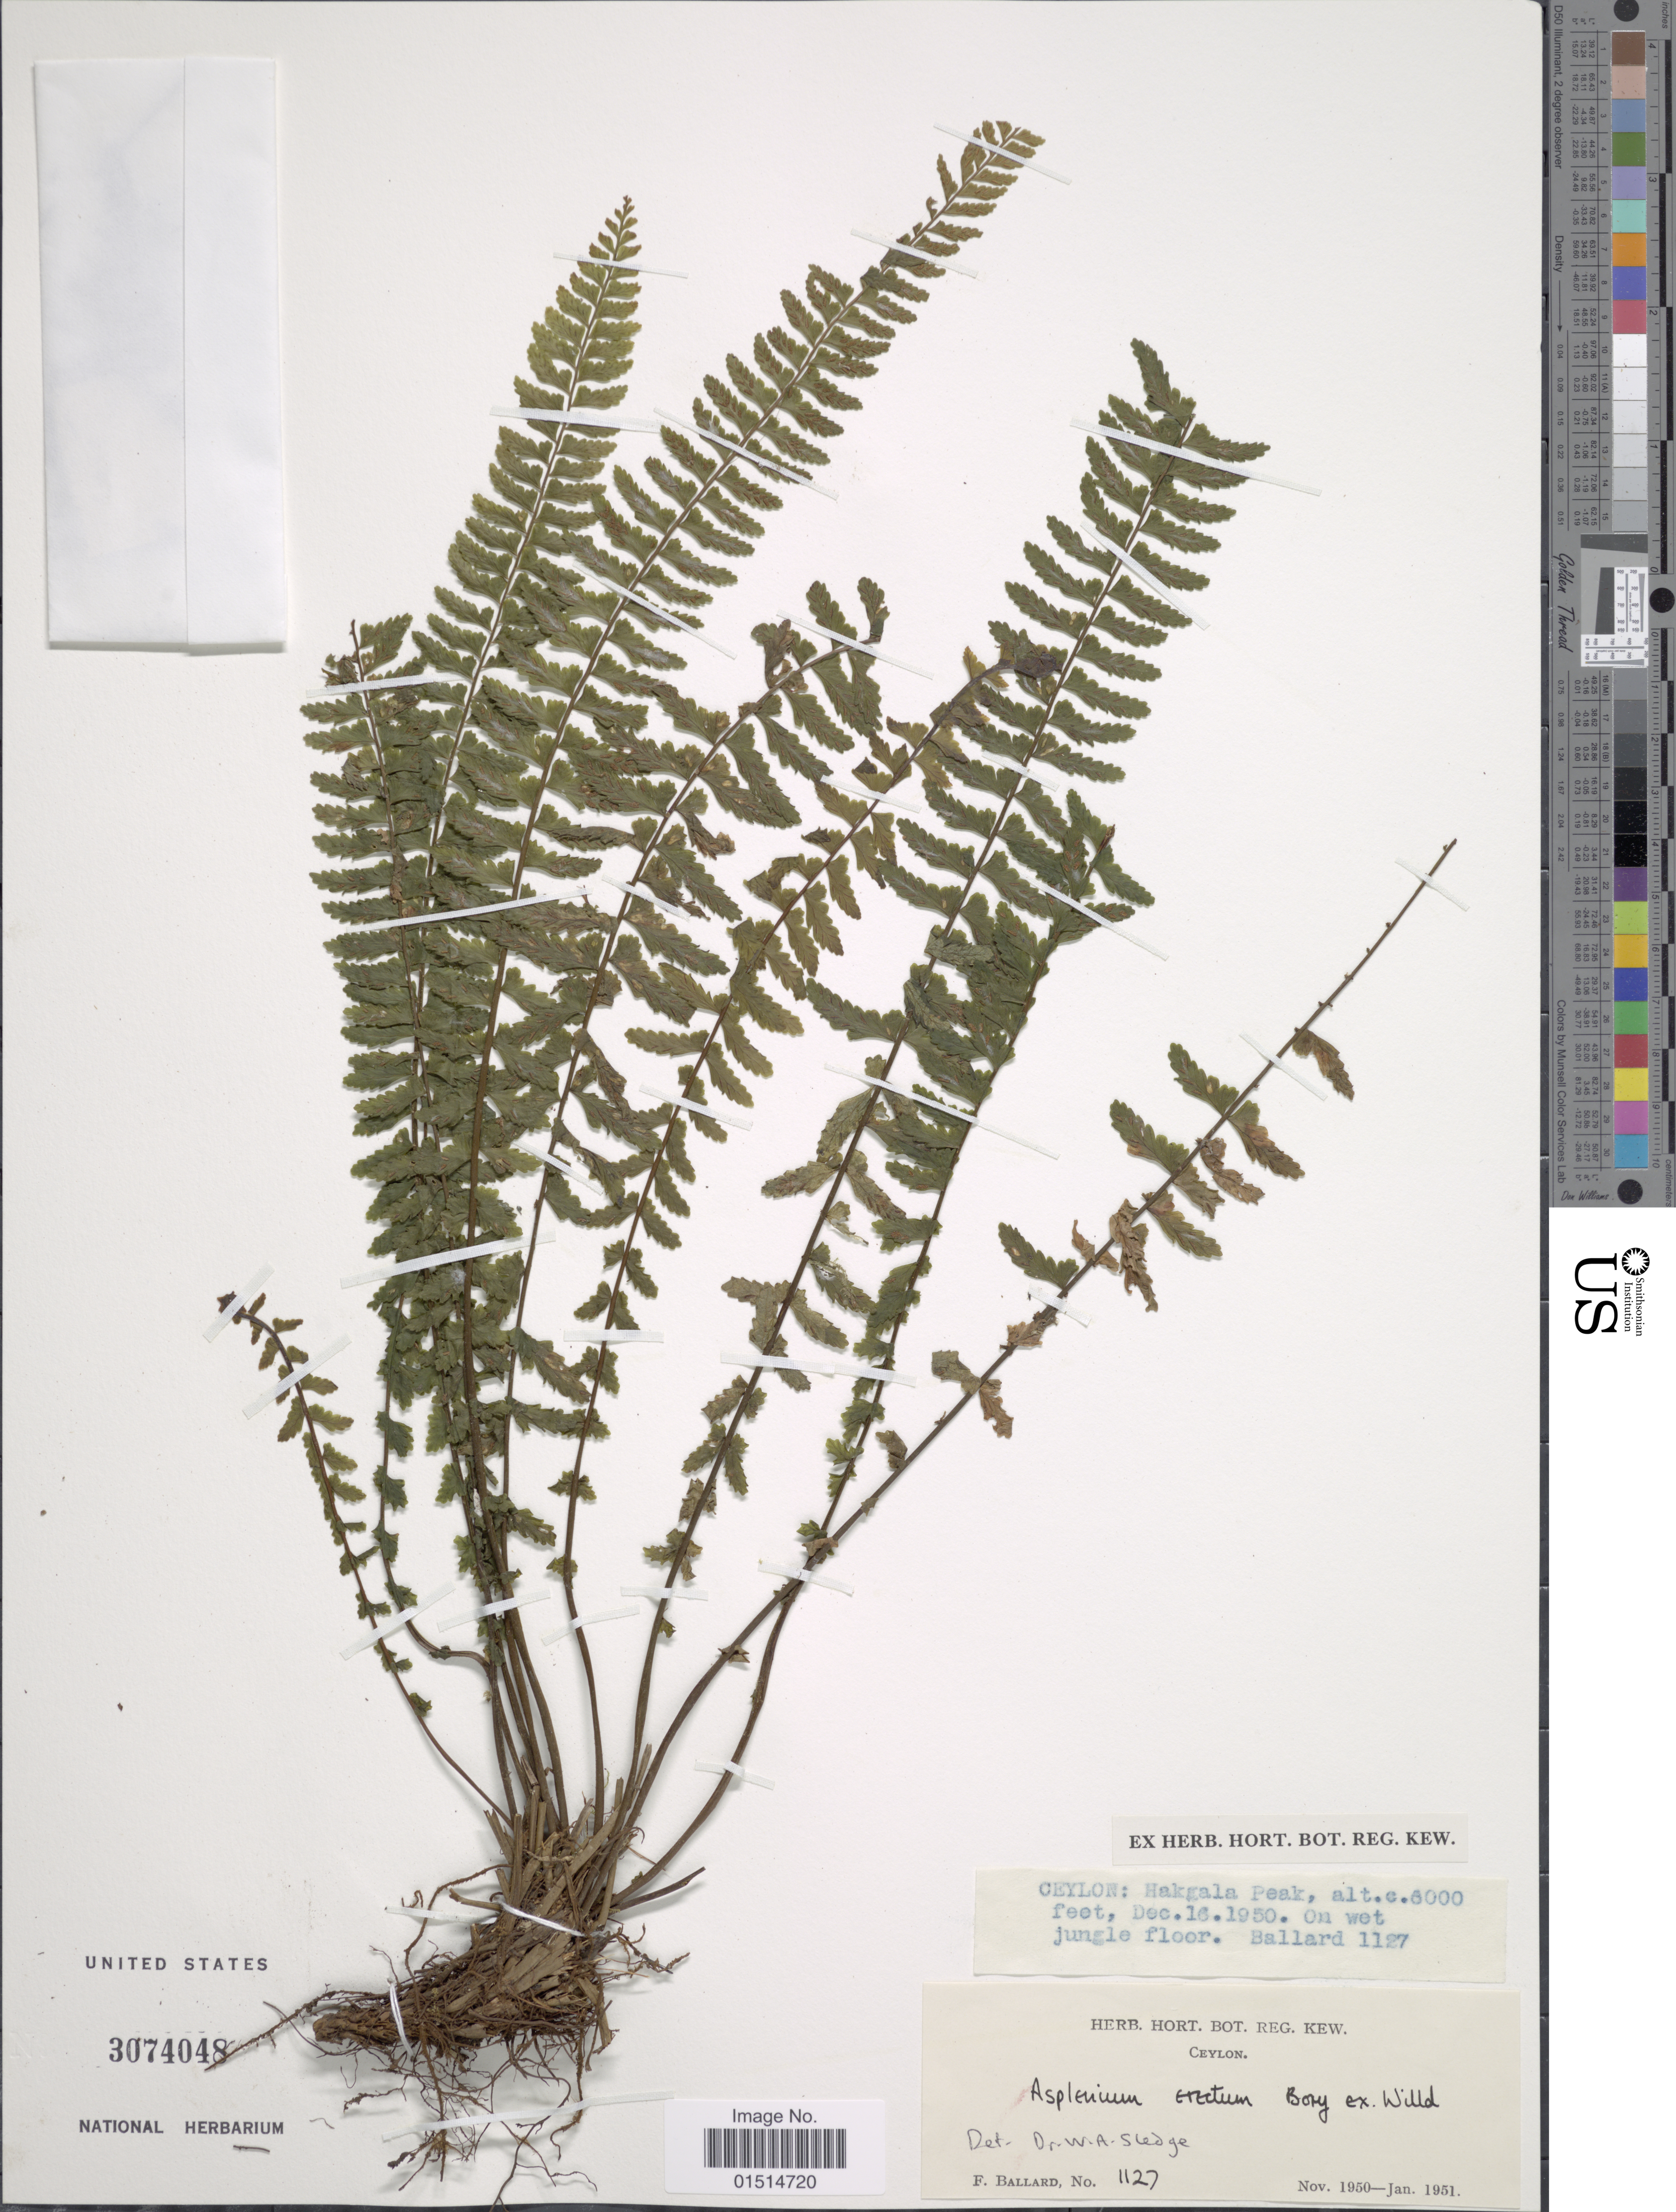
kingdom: Plantae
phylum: Tracheophyta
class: Polypodiopsida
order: Polypodiales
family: Aspleniaceae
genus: Asplenium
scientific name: Asplenium erectum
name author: Bory ex Willd.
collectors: F. Ballard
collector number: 1127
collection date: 1950-12-16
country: Sri Lanka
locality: Ceylon: Hakgala Peak, on wet jungle floor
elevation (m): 2438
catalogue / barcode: US 3074048